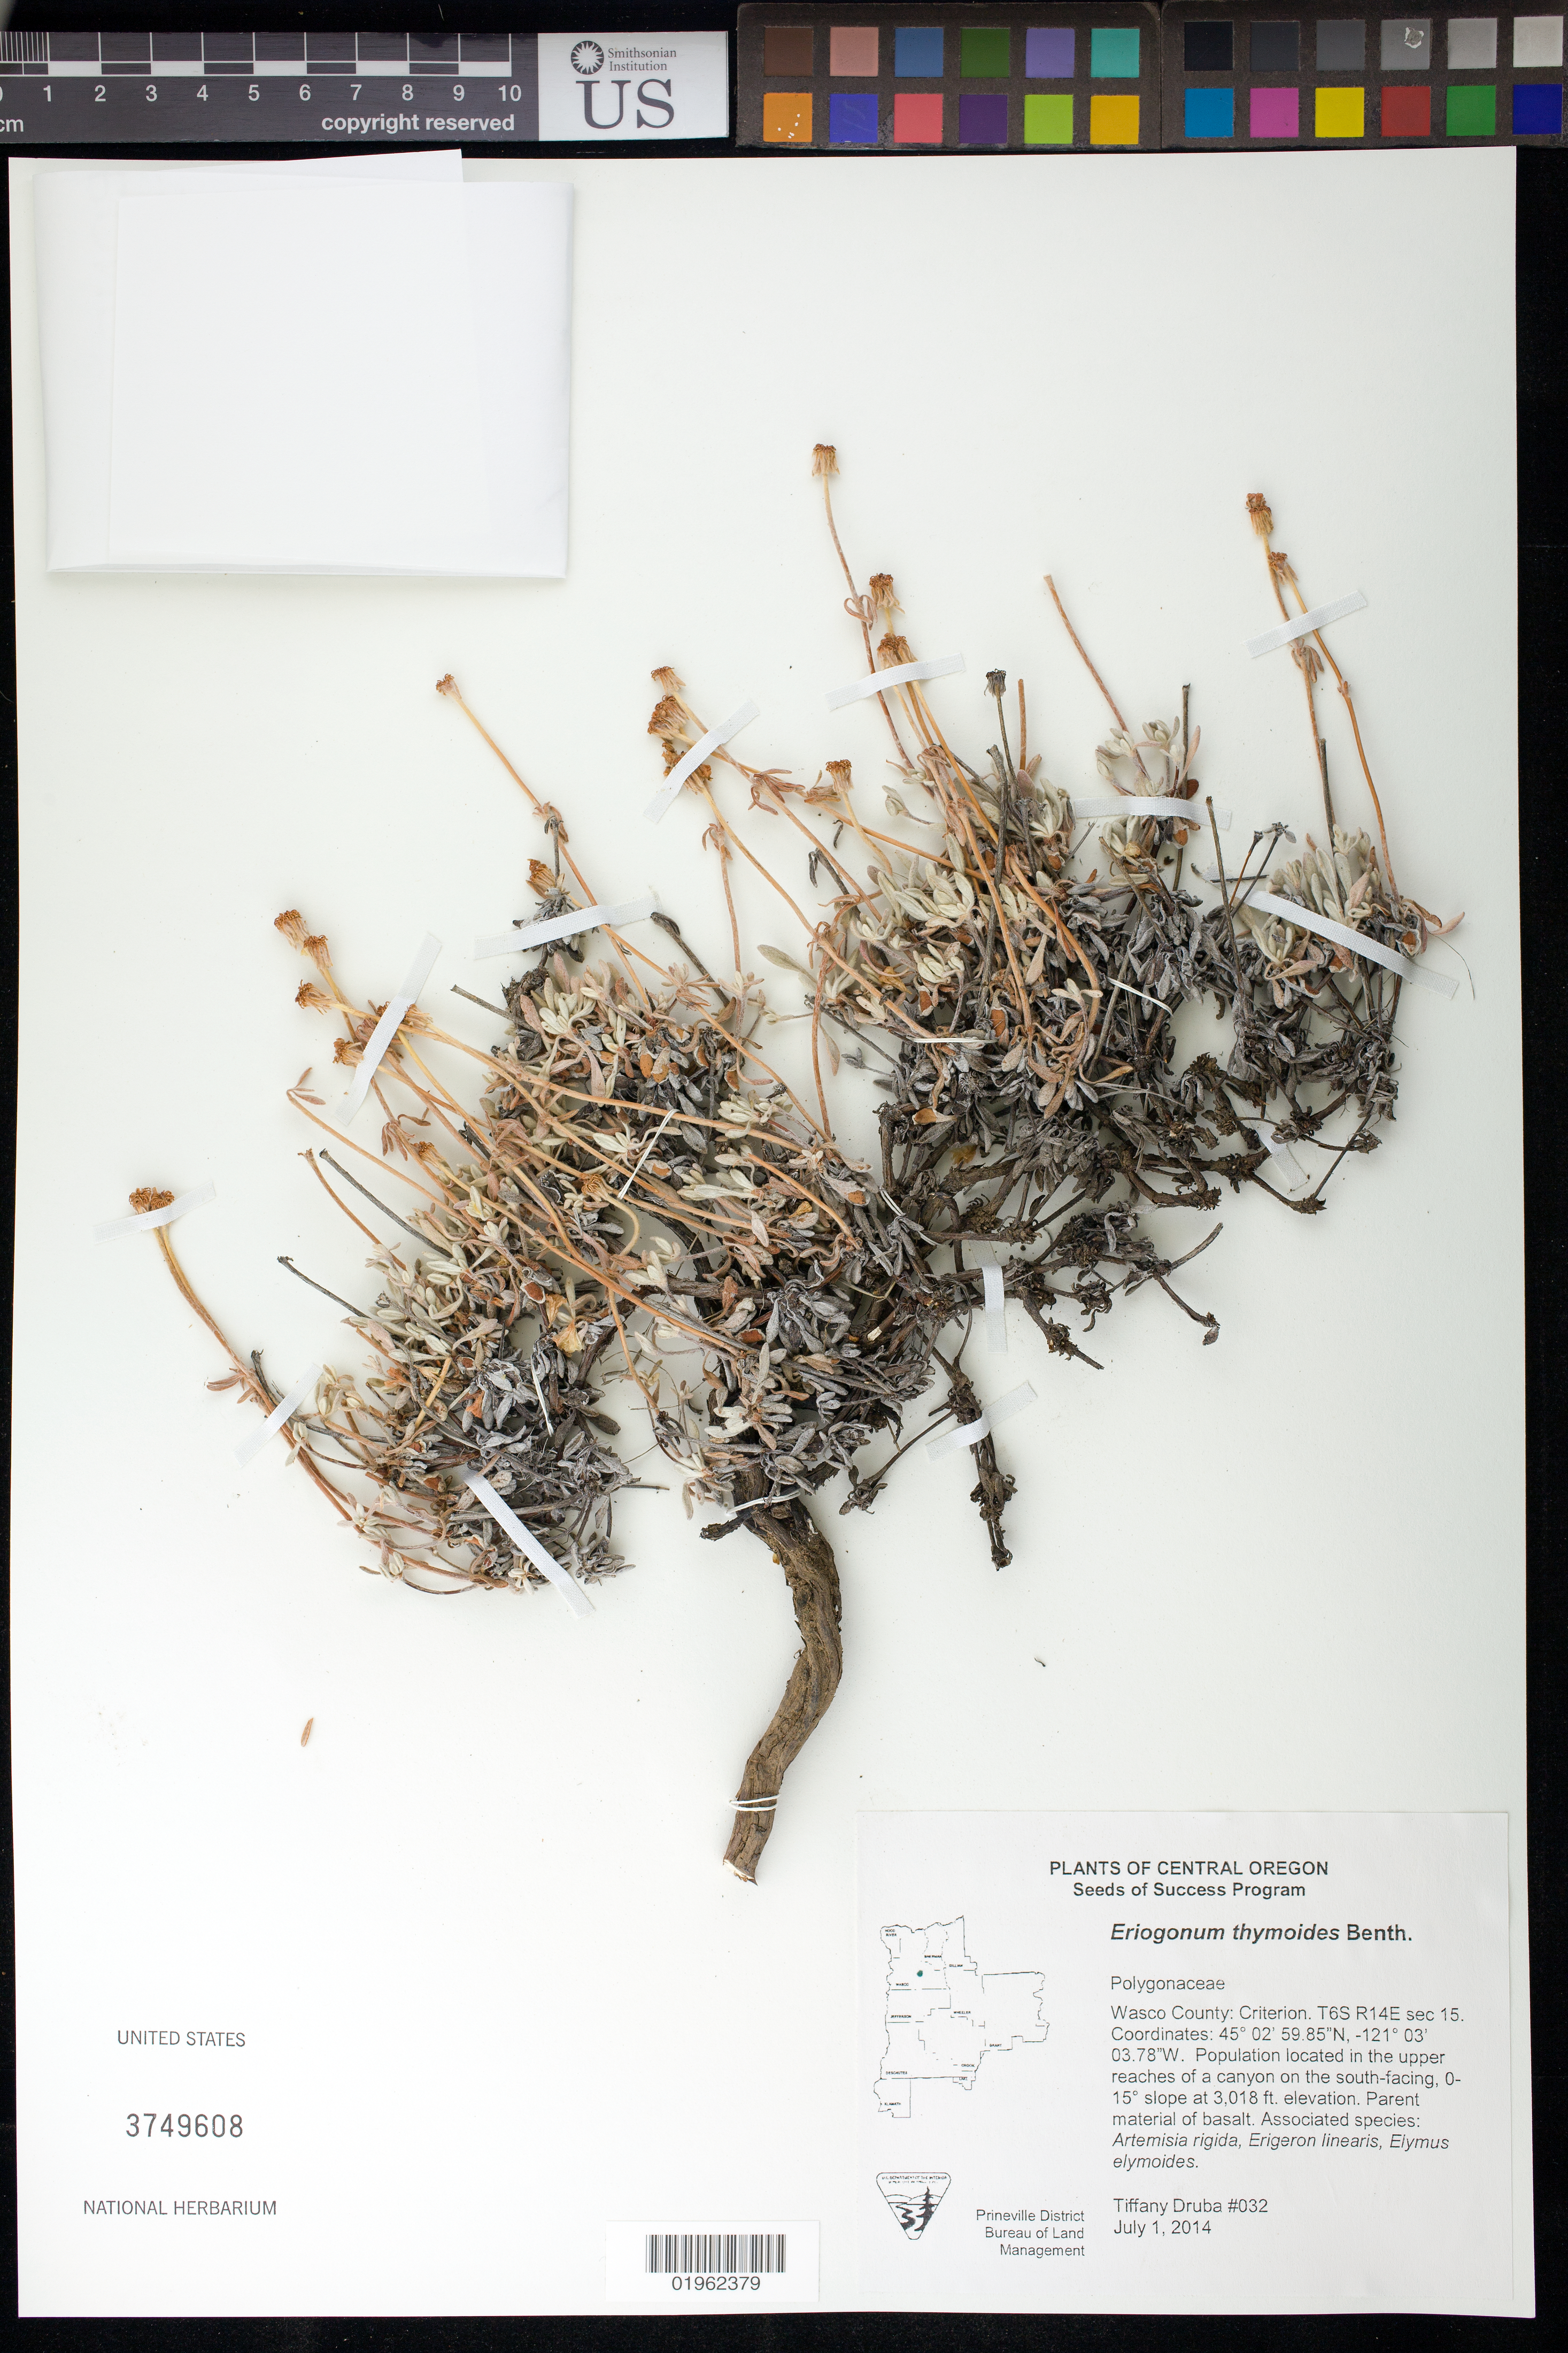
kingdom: Plantae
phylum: Tracheophyta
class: Magnoliopsida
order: Caryophyllales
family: Polygonaceae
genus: Eriogonum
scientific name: Eriogonum thymoides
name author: Benth. in DC.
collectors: T. Druba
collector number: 032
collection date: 2014-07-01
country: United States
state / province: Oregon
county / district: Wasco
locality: Criterion. T6S R14E sec 15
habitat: Basalt.With Artemisia rigida, Erigeron linearis, Elymus elymoides.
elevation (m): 920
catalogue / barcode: US 3749608